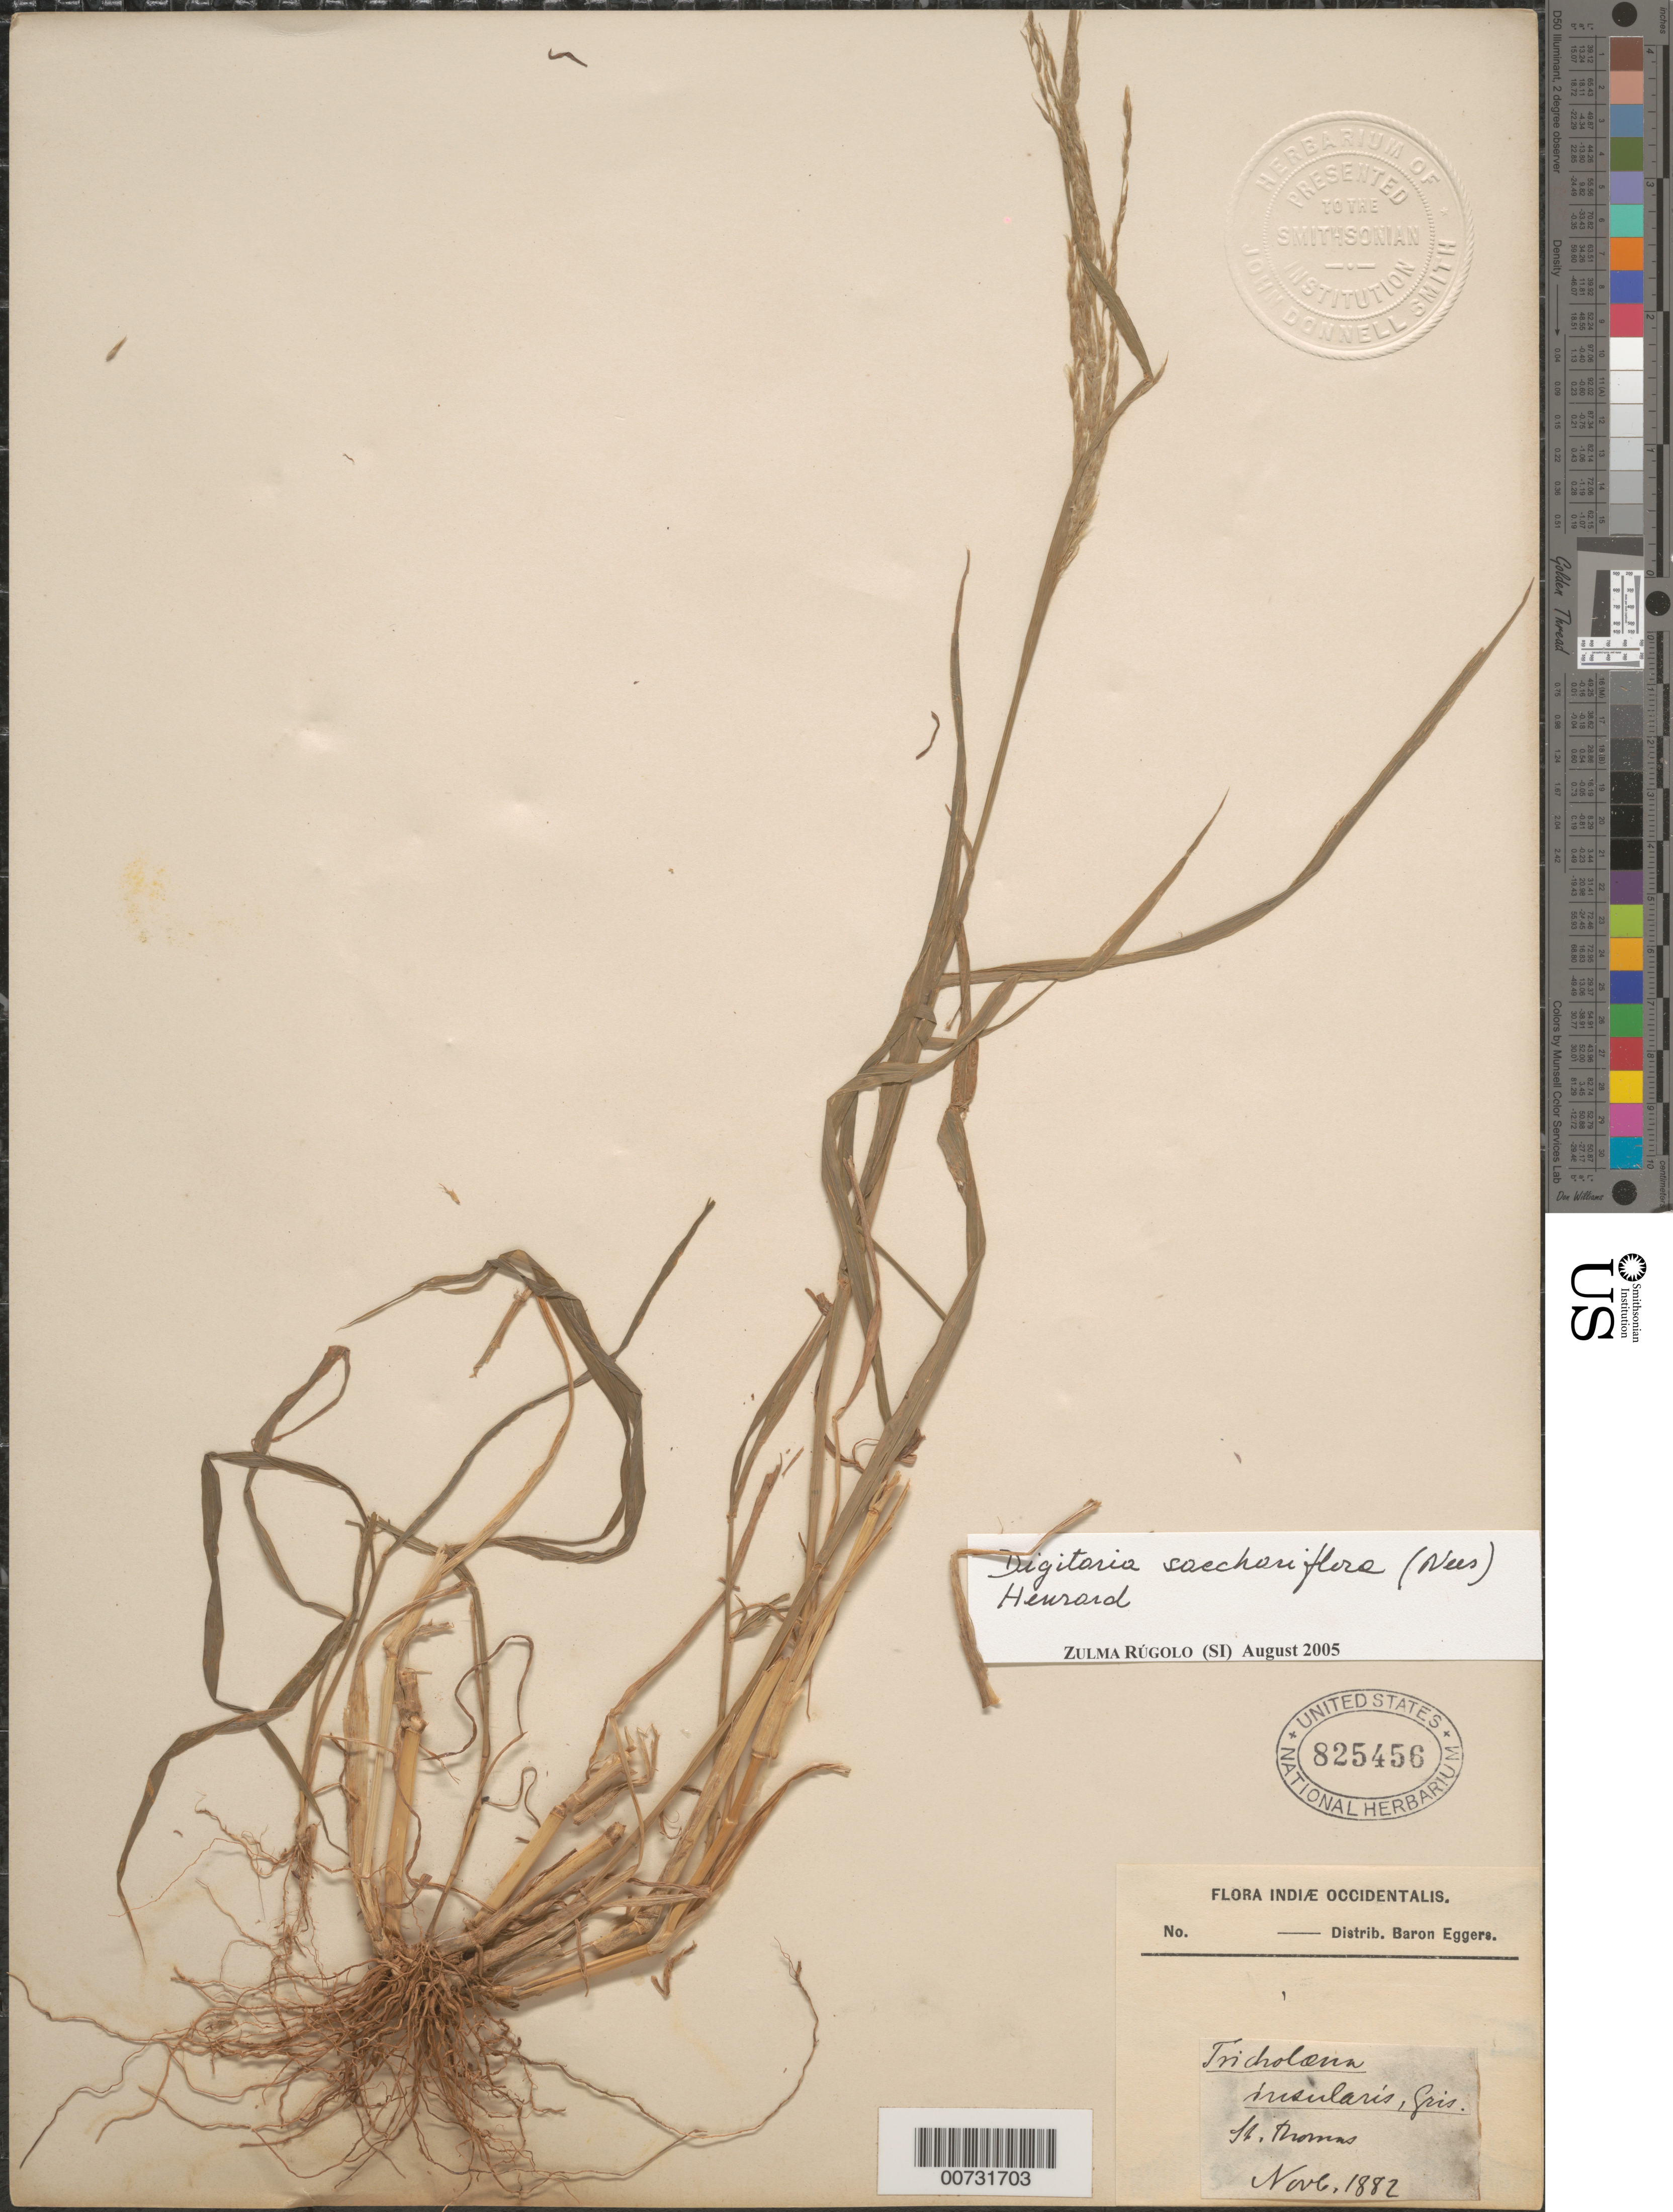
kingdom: Plantae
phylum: Tracheophyta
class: Liliopsida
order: Poales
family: Poaceae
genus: Digitaria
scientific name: Digitaria sacchariflora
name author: (Nees) Henr.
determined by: Rúgolo, Z.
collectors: H. F. A. von Eggers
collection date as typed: Nov 1882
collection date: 1882-11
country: U.S. Virgin Islands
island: St. Thomas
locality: St. Thomas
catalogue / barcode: US 825456